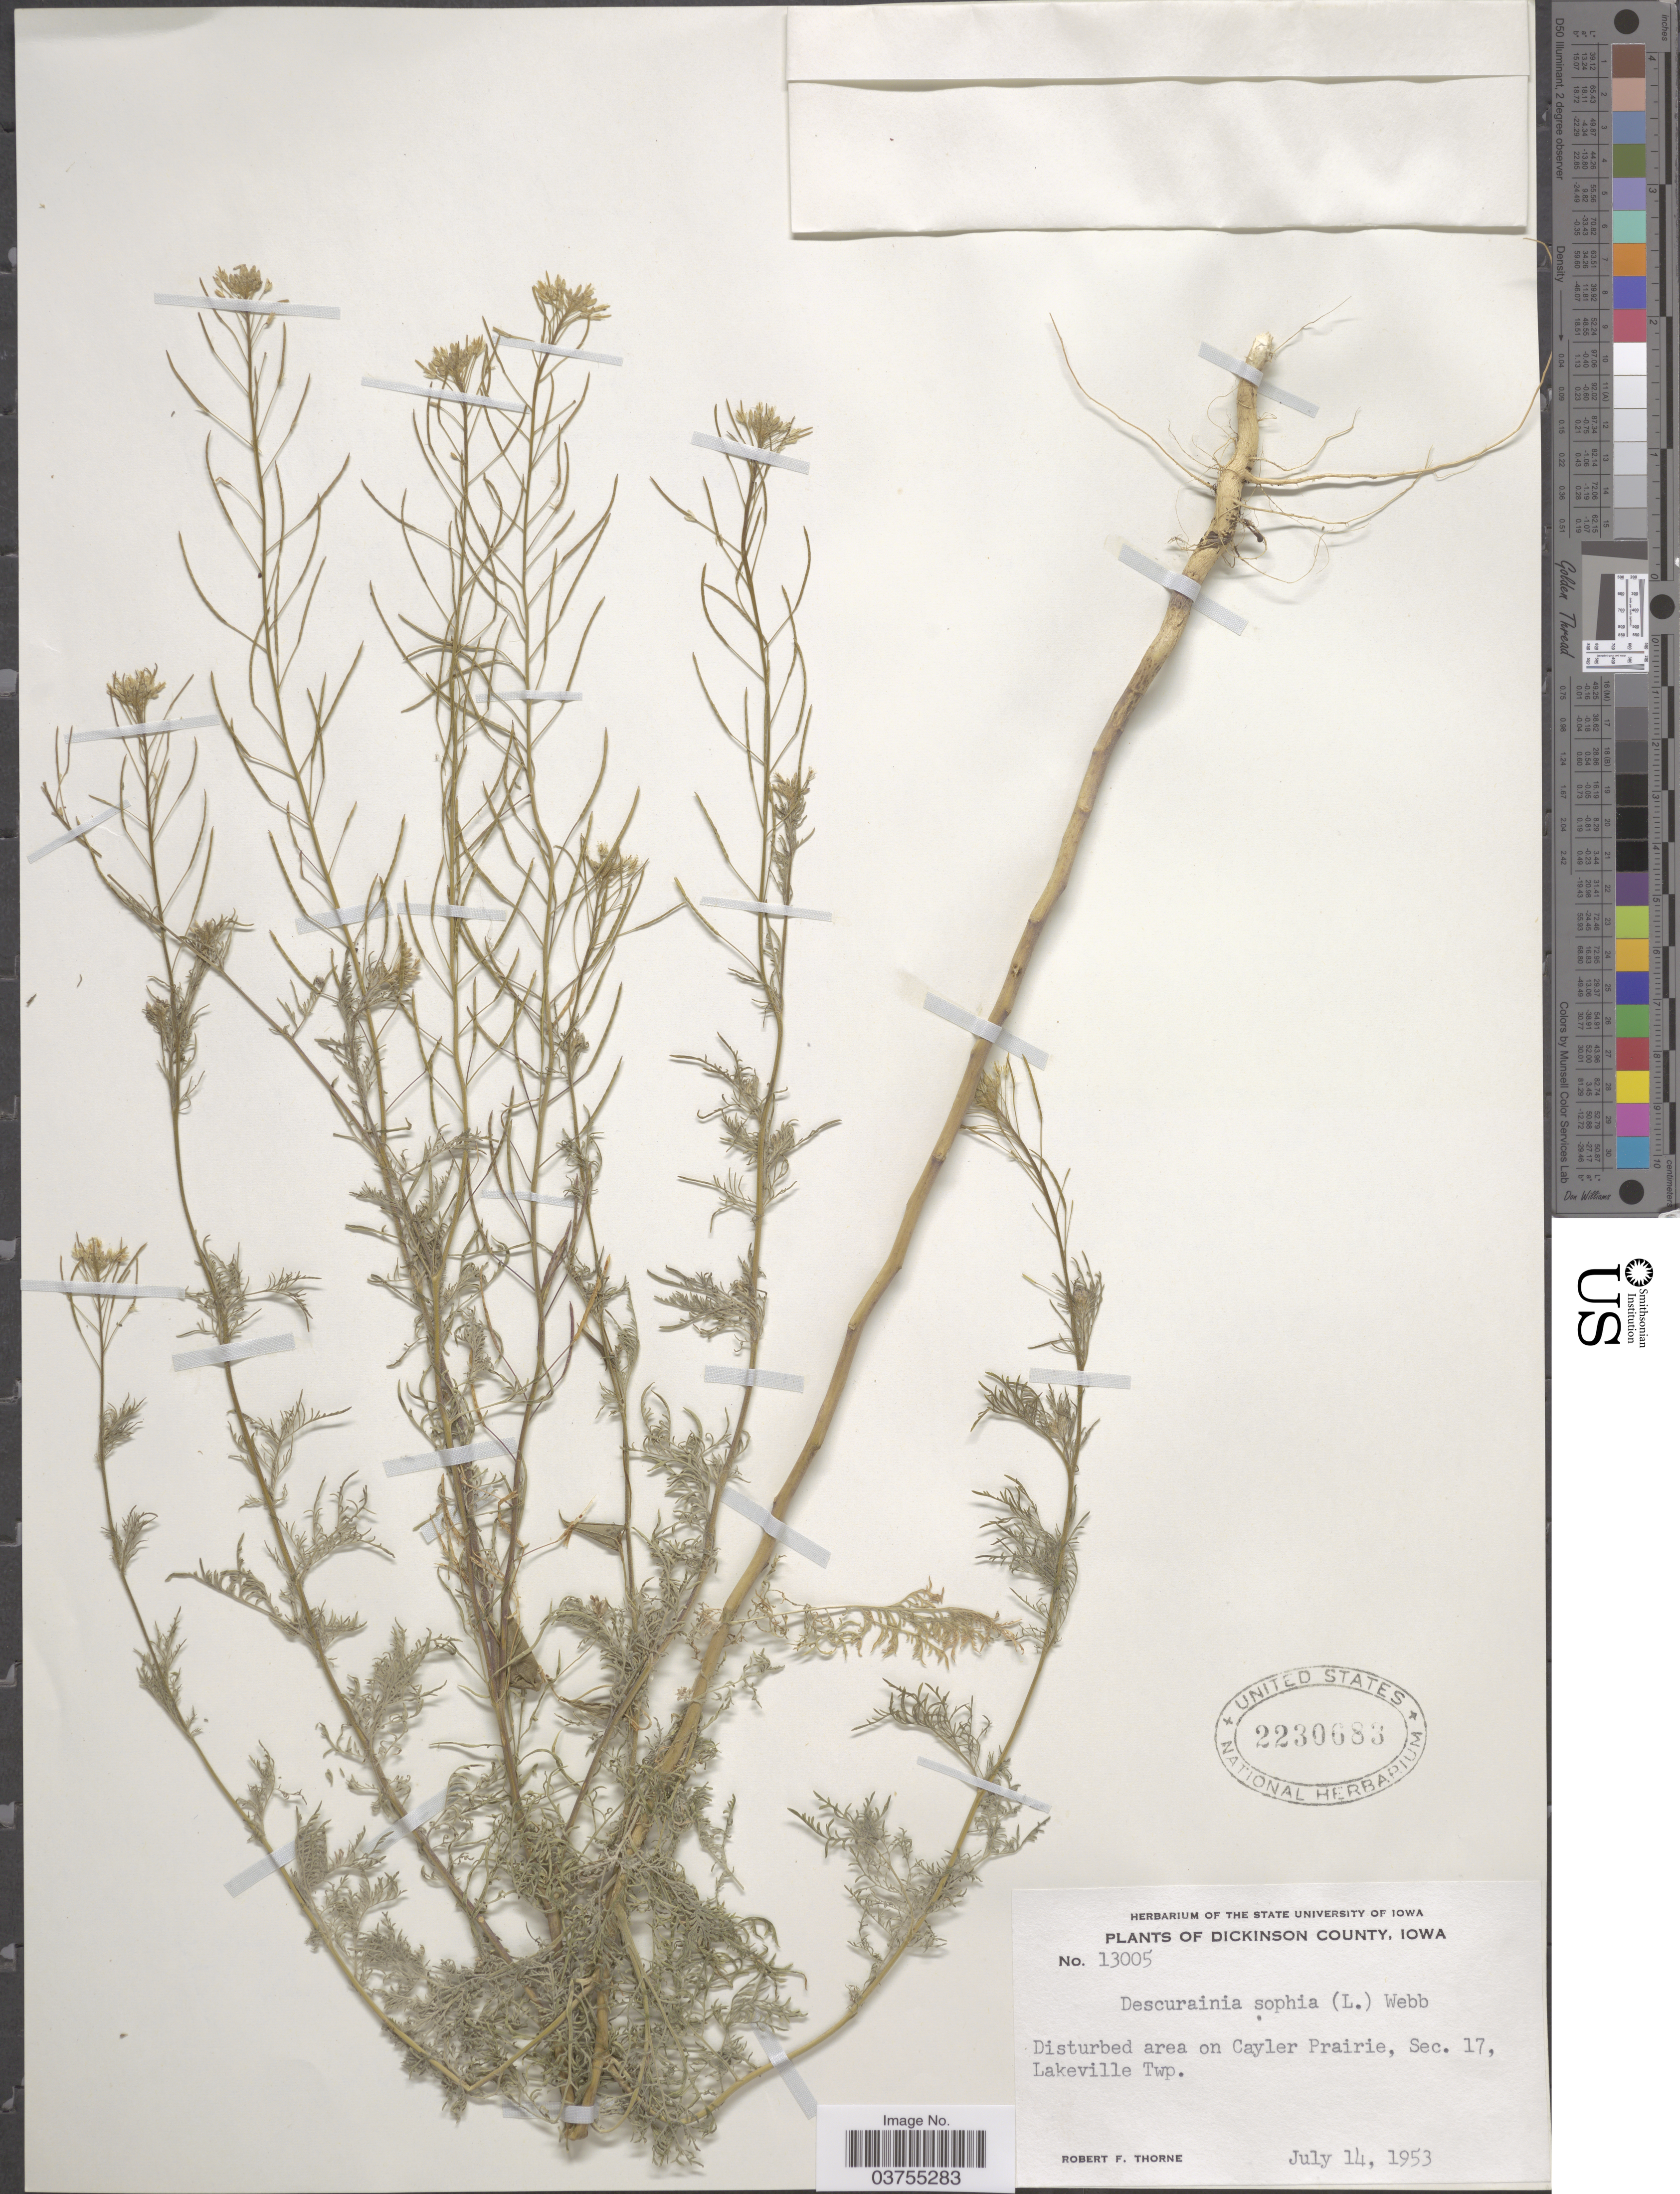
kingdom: Plantae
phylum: Tracheophyta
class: Magnoliopsida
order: Brassicales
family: Brassicaceae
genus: Descurainia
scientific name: Descurainia sophia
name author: (L.) Webb ex Prantl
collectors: R. F. Thorne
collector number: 13005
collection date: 1953-07-14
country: United States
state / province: Iowa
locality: Dickinson County. Disturbed area on Cayler Prairie, Sec. 17, Lakeville Twp.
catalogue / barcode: US 2230683